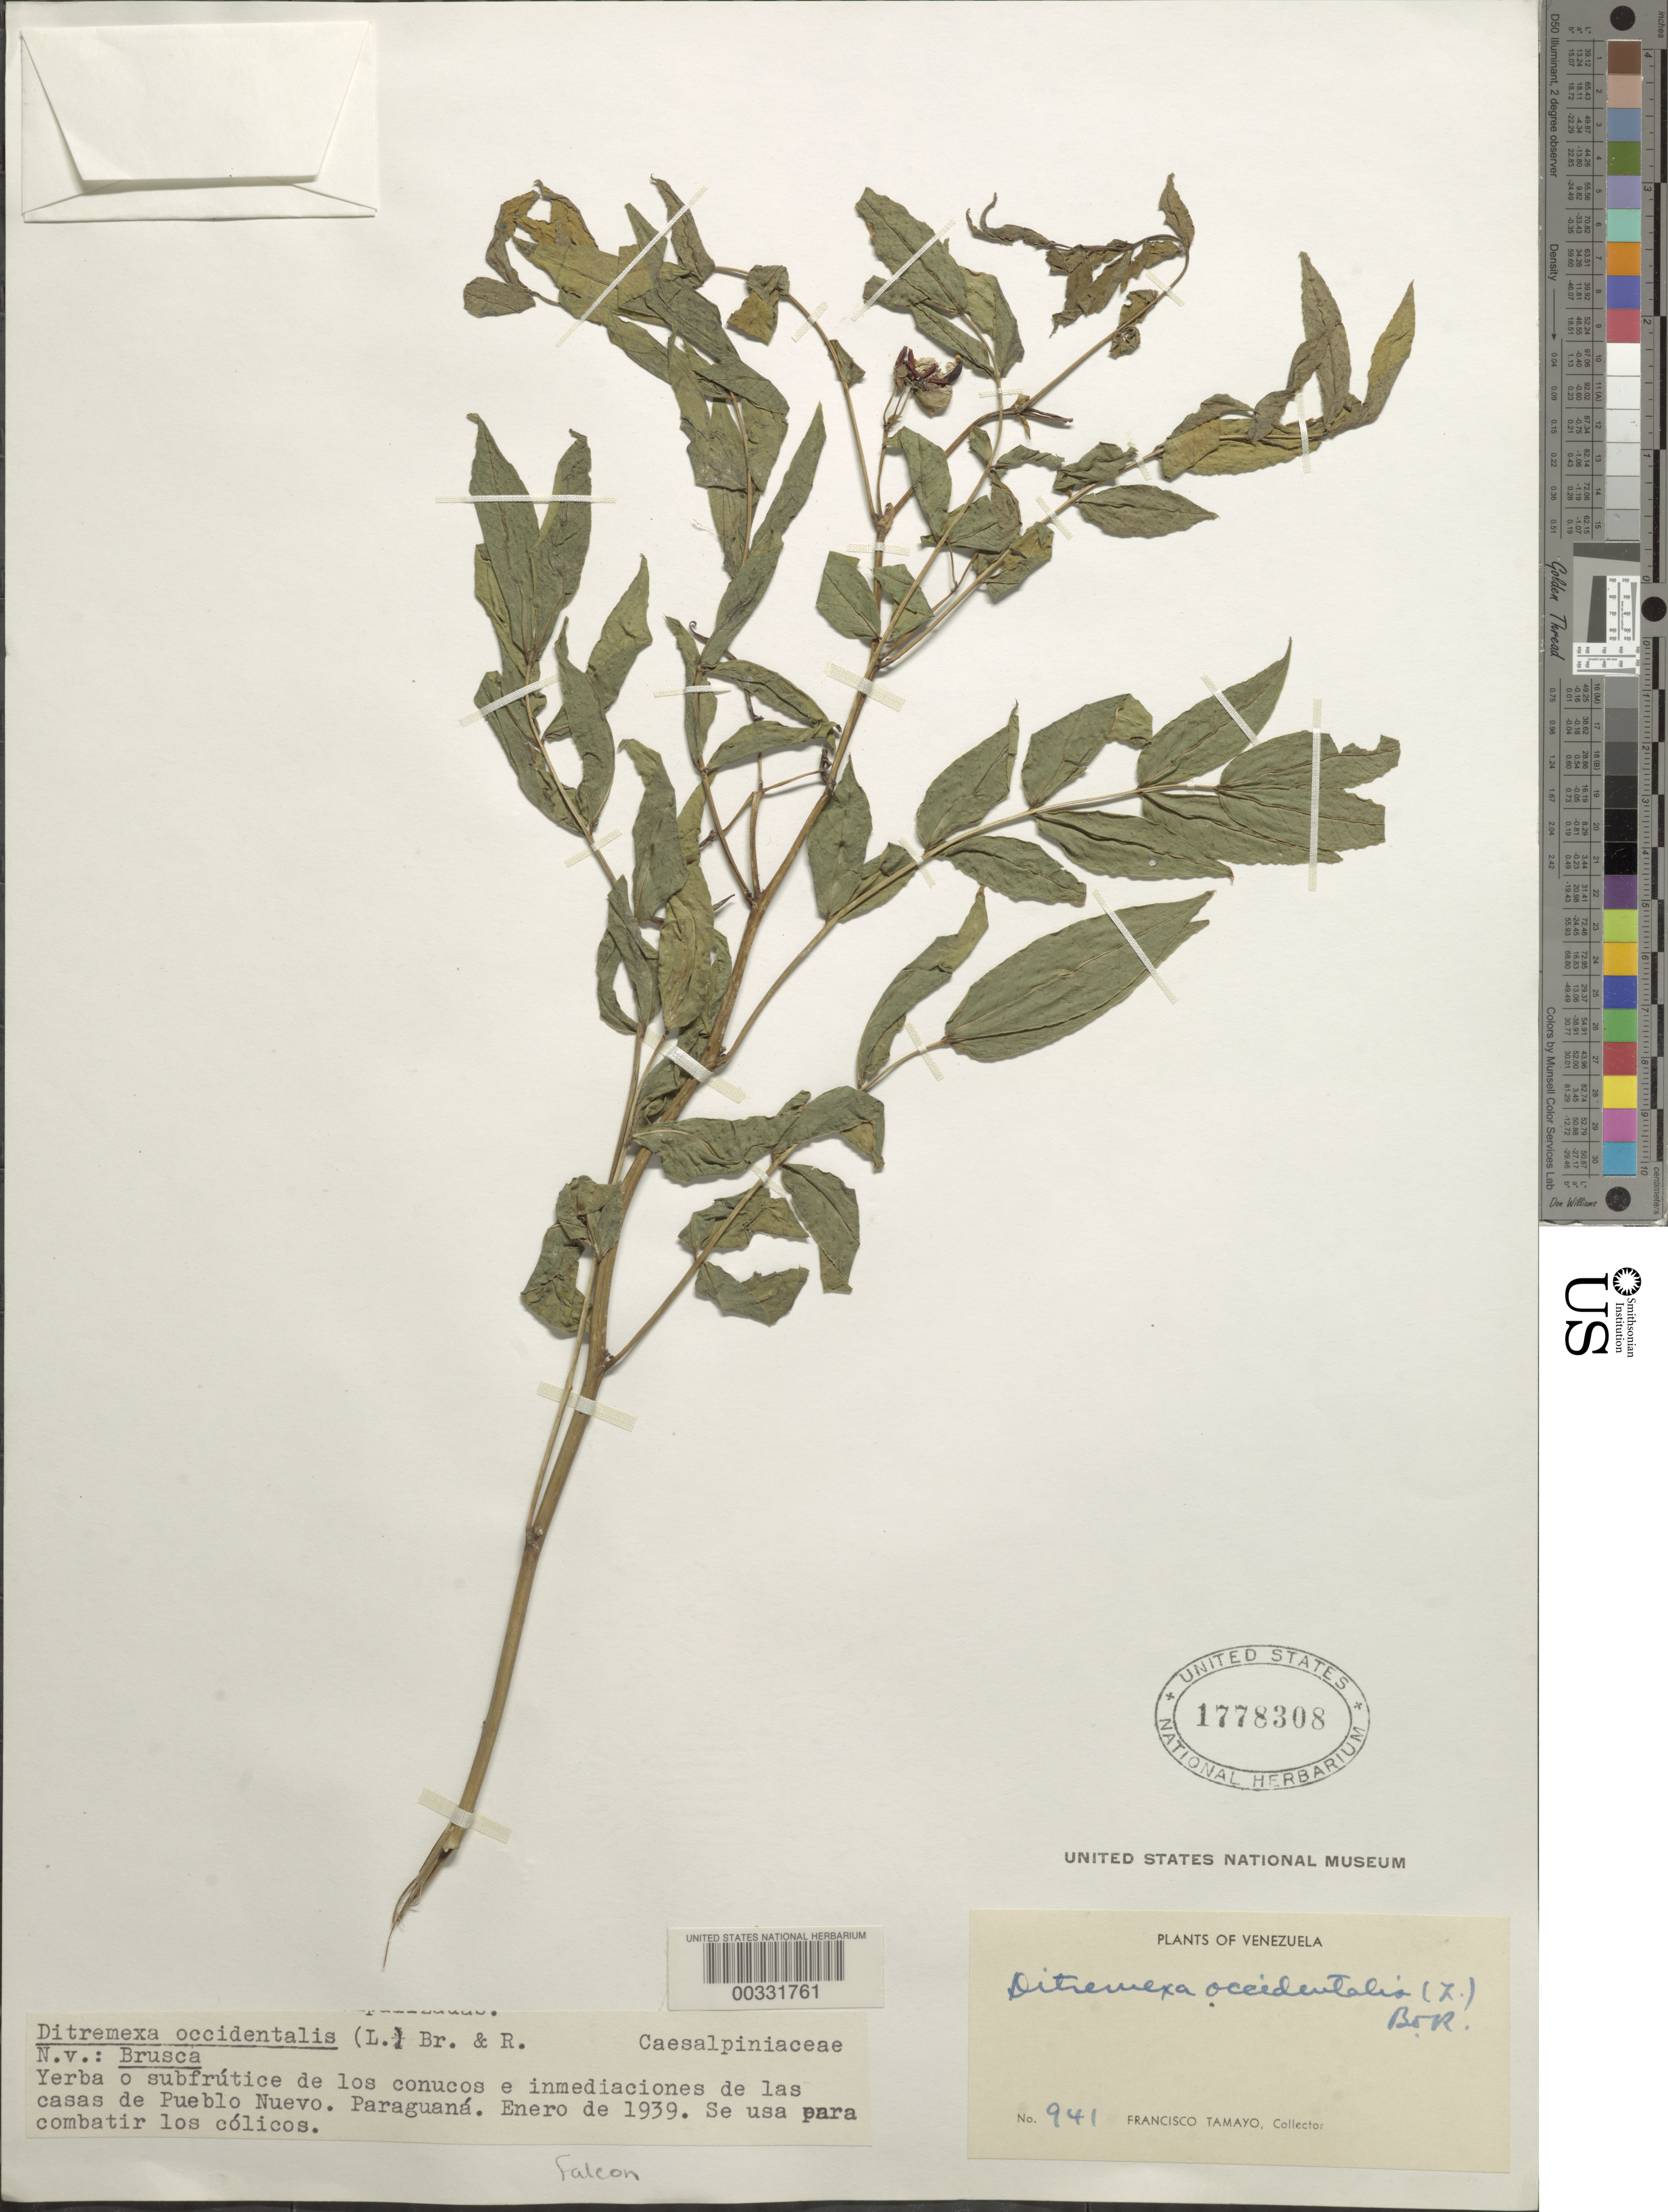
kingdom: Plantae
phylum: Tracheophyta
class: Magnoliopsida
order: Fabales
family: Fabaceae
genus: Senna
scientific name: Senna occidentalis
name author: (L.) Link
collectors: F. Tamayo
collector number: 941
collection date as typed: Jan 1939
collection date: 1939-01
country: Venezuela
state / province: Falcón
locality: Pueblo nuevo, paraguana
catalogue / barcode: US 1778308